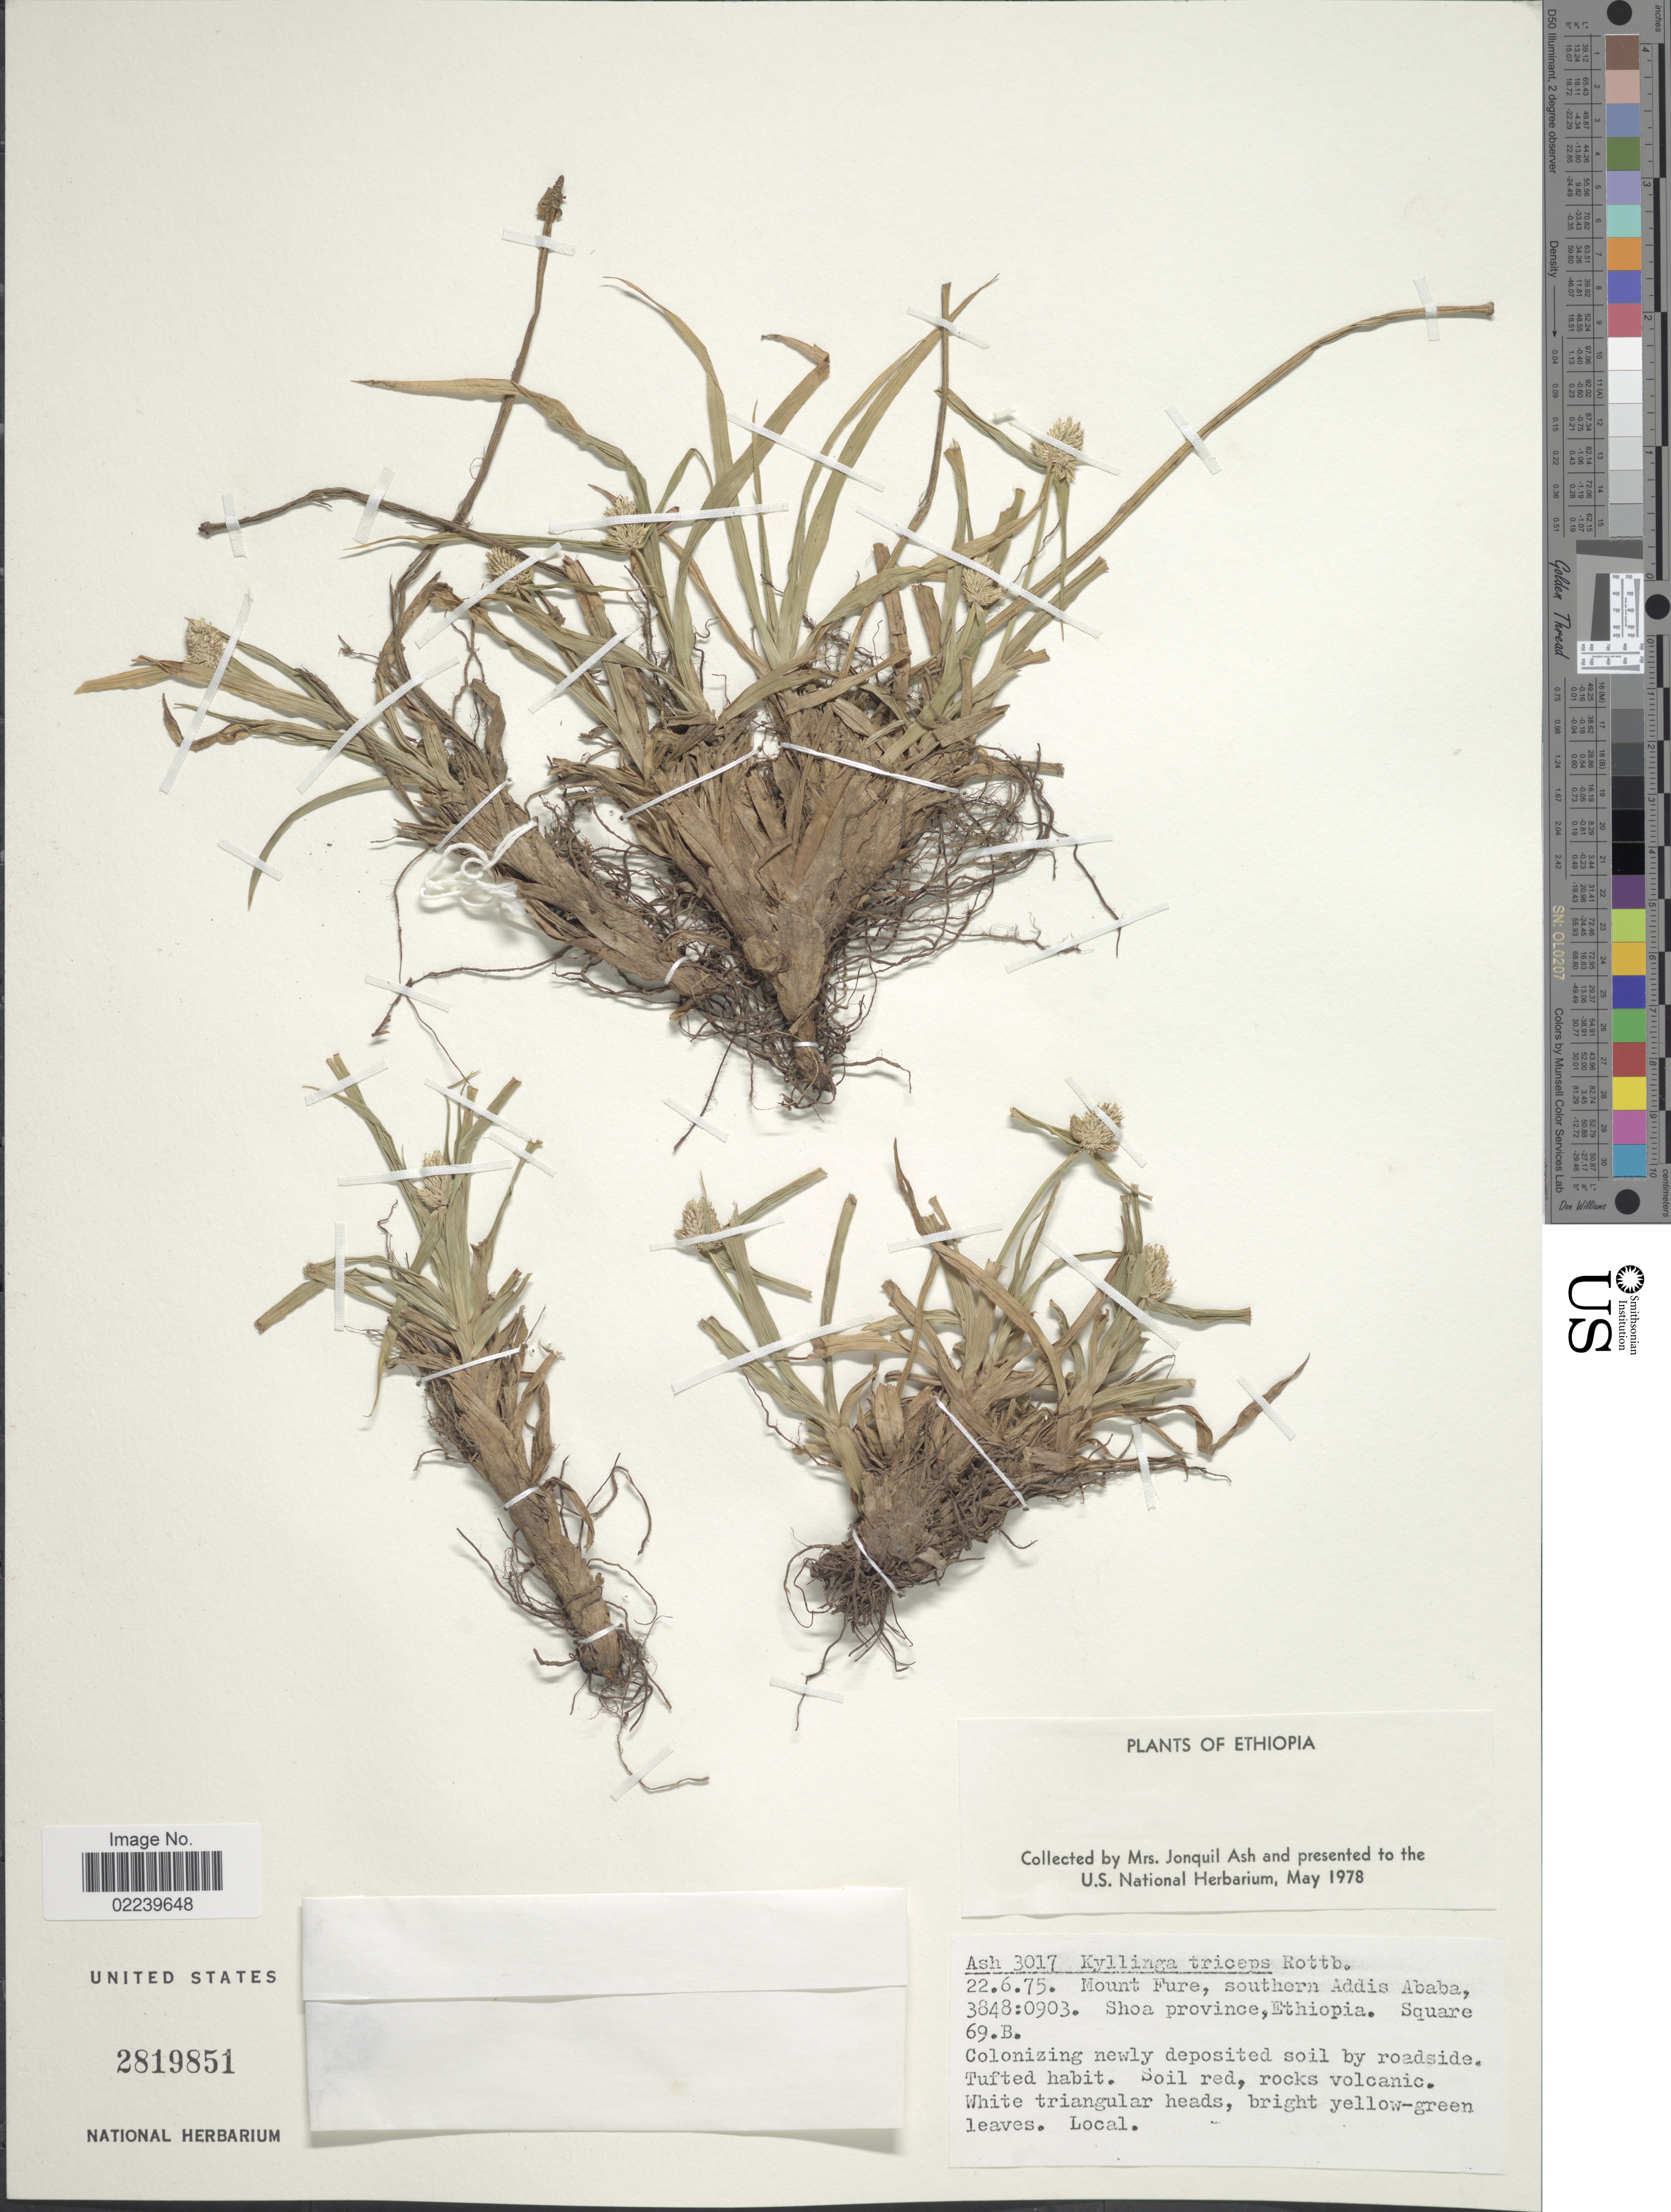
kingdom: Plantae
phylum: Tracheophyta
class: Liliopsida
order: Poales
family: Cyperaceae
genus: Cyperus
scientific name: Cyperus sesquiflorus subsp. appendiculatus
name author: (K. Schum.)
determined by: Strong, M. T., (US), Smithsonian Institution - National Museum of Natural History (UNITED STATES)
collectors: J. Ash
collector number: Ash 3017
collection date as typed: Transcribed d/m/y: 22/6/75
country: Ethiopia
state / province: Addis Ababa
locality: Mount Fure, southern Addis Ababa, Shoa Province.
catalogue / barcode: US 2819851